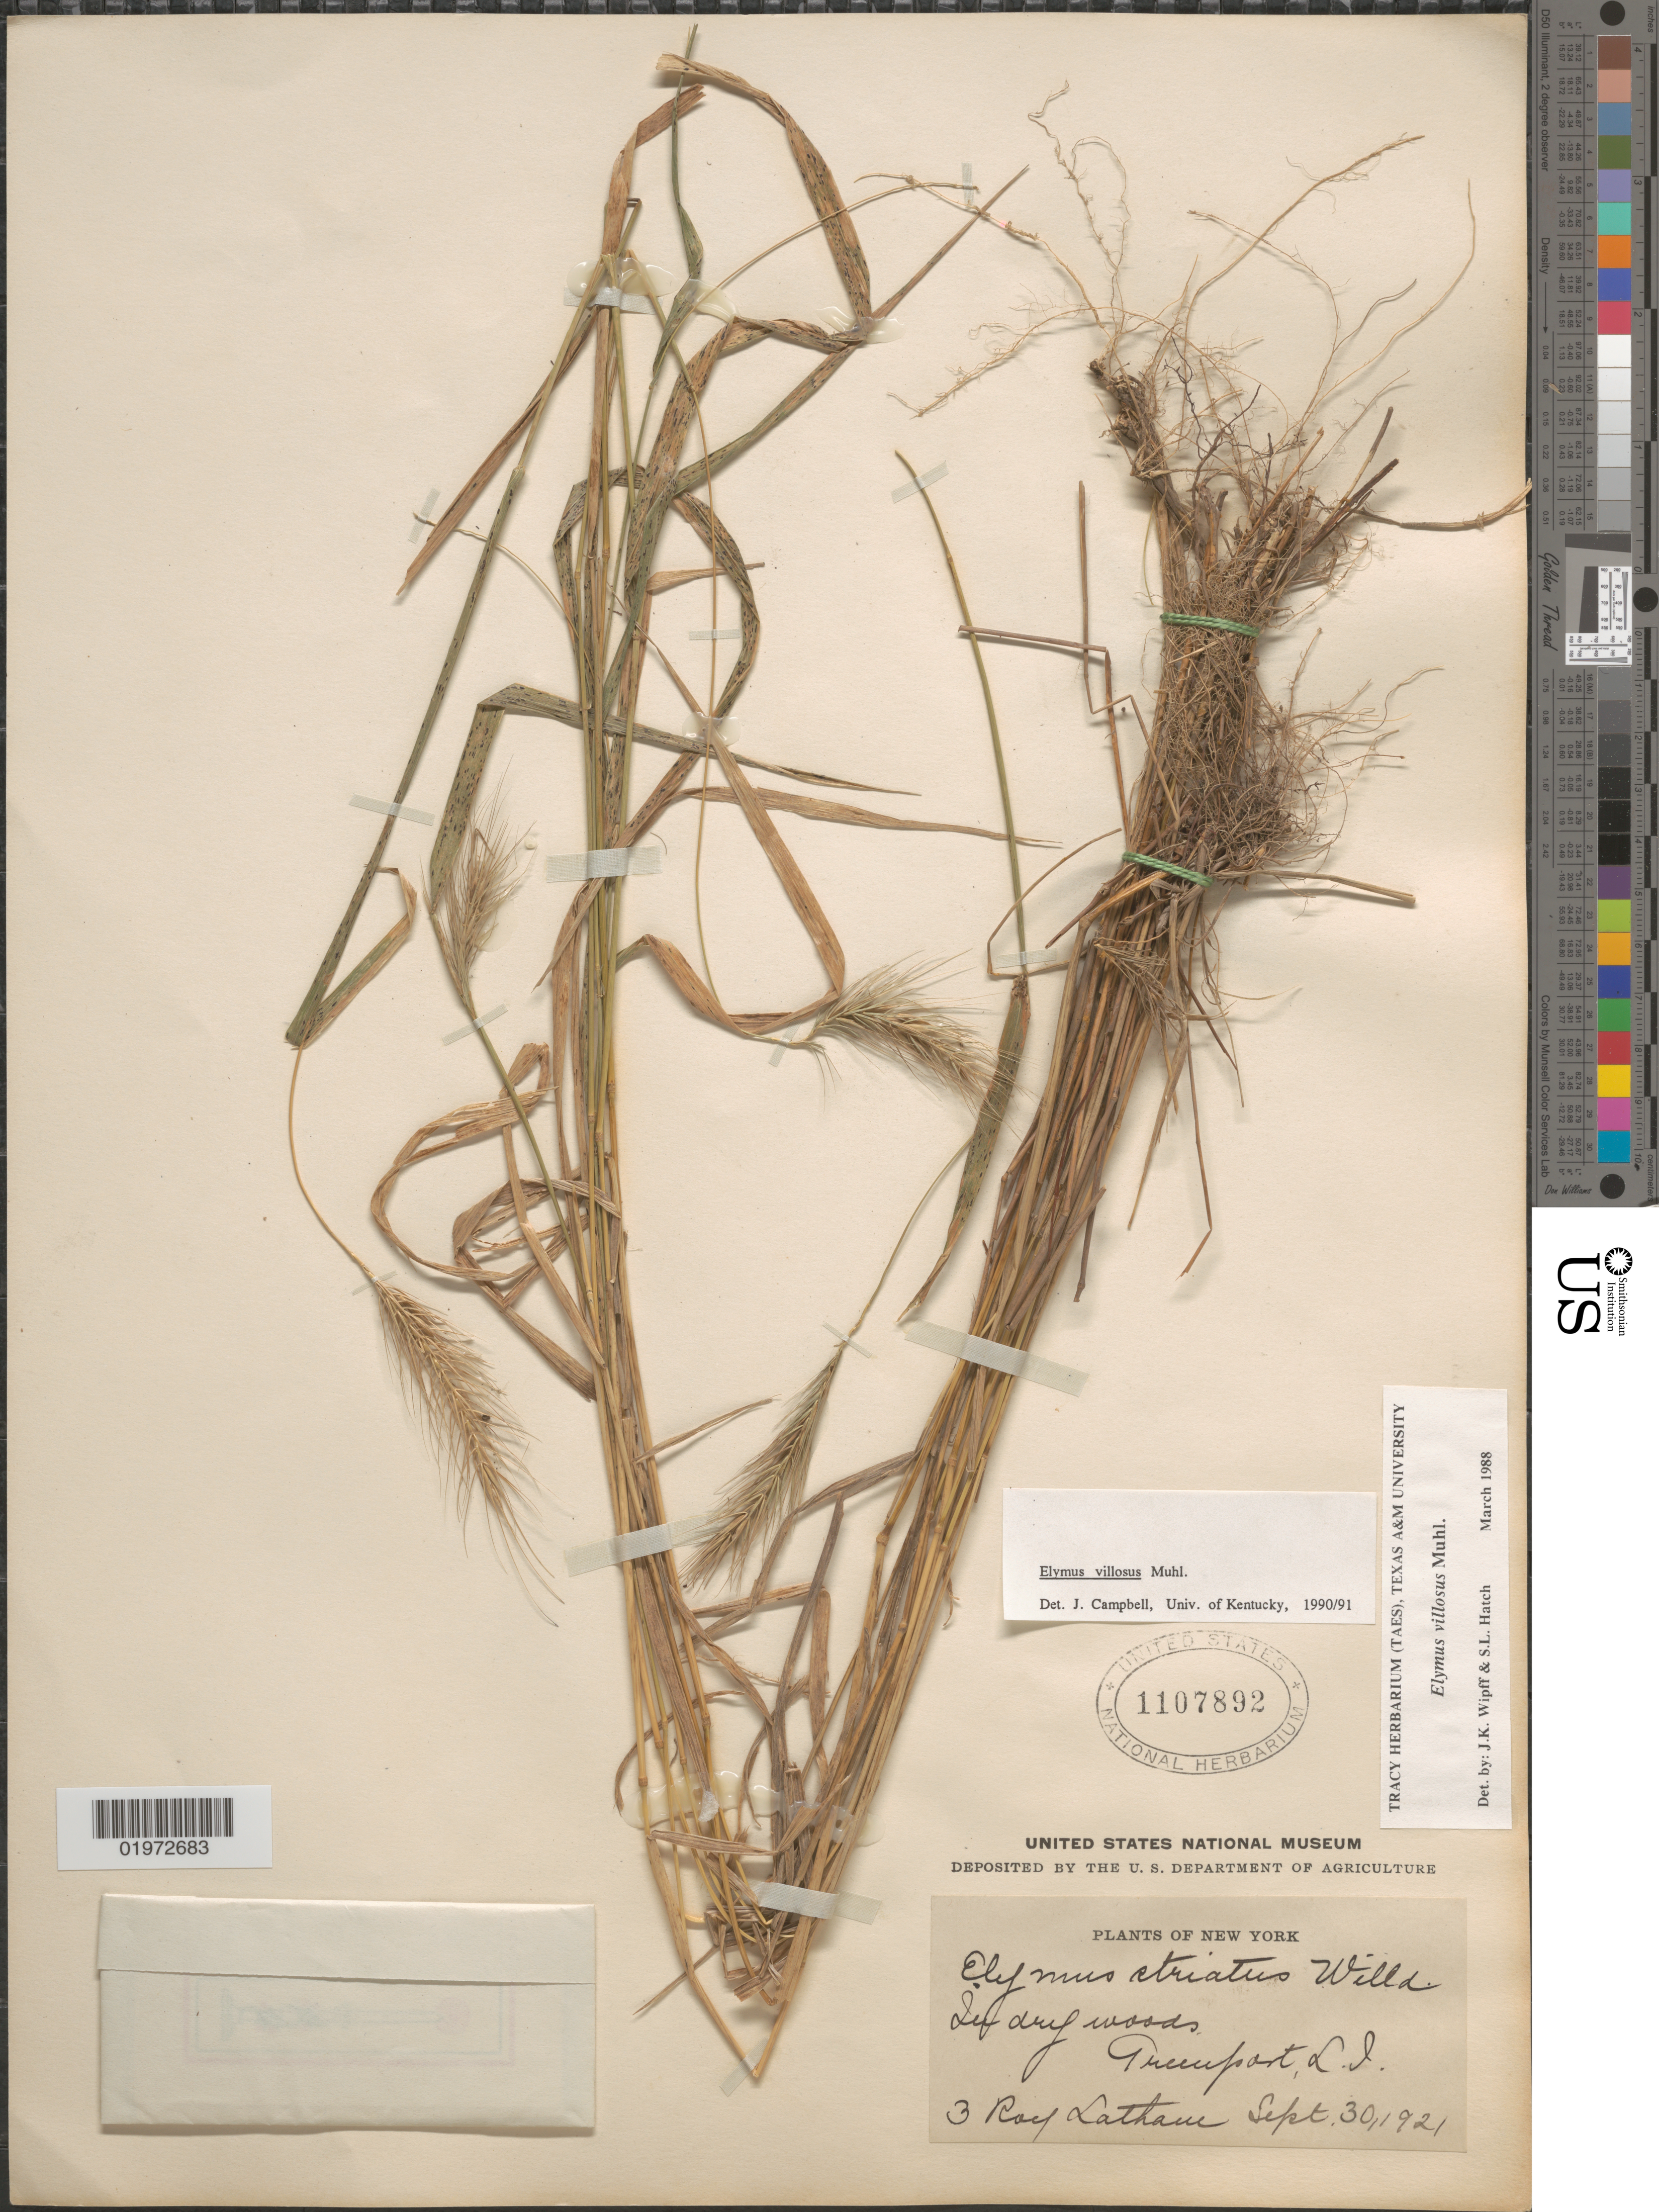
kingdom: Plantae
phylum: Tracheophyta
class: Liliopsida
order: Poales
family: Poaceae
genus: Elymus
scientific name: Elymus villosus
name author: Muhl. ex Willd.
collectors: R. Latham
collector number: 3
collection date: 1921-09-30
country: United States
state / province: New York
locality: In dry woods. Greenport, L.I.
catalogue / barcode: US 1107892